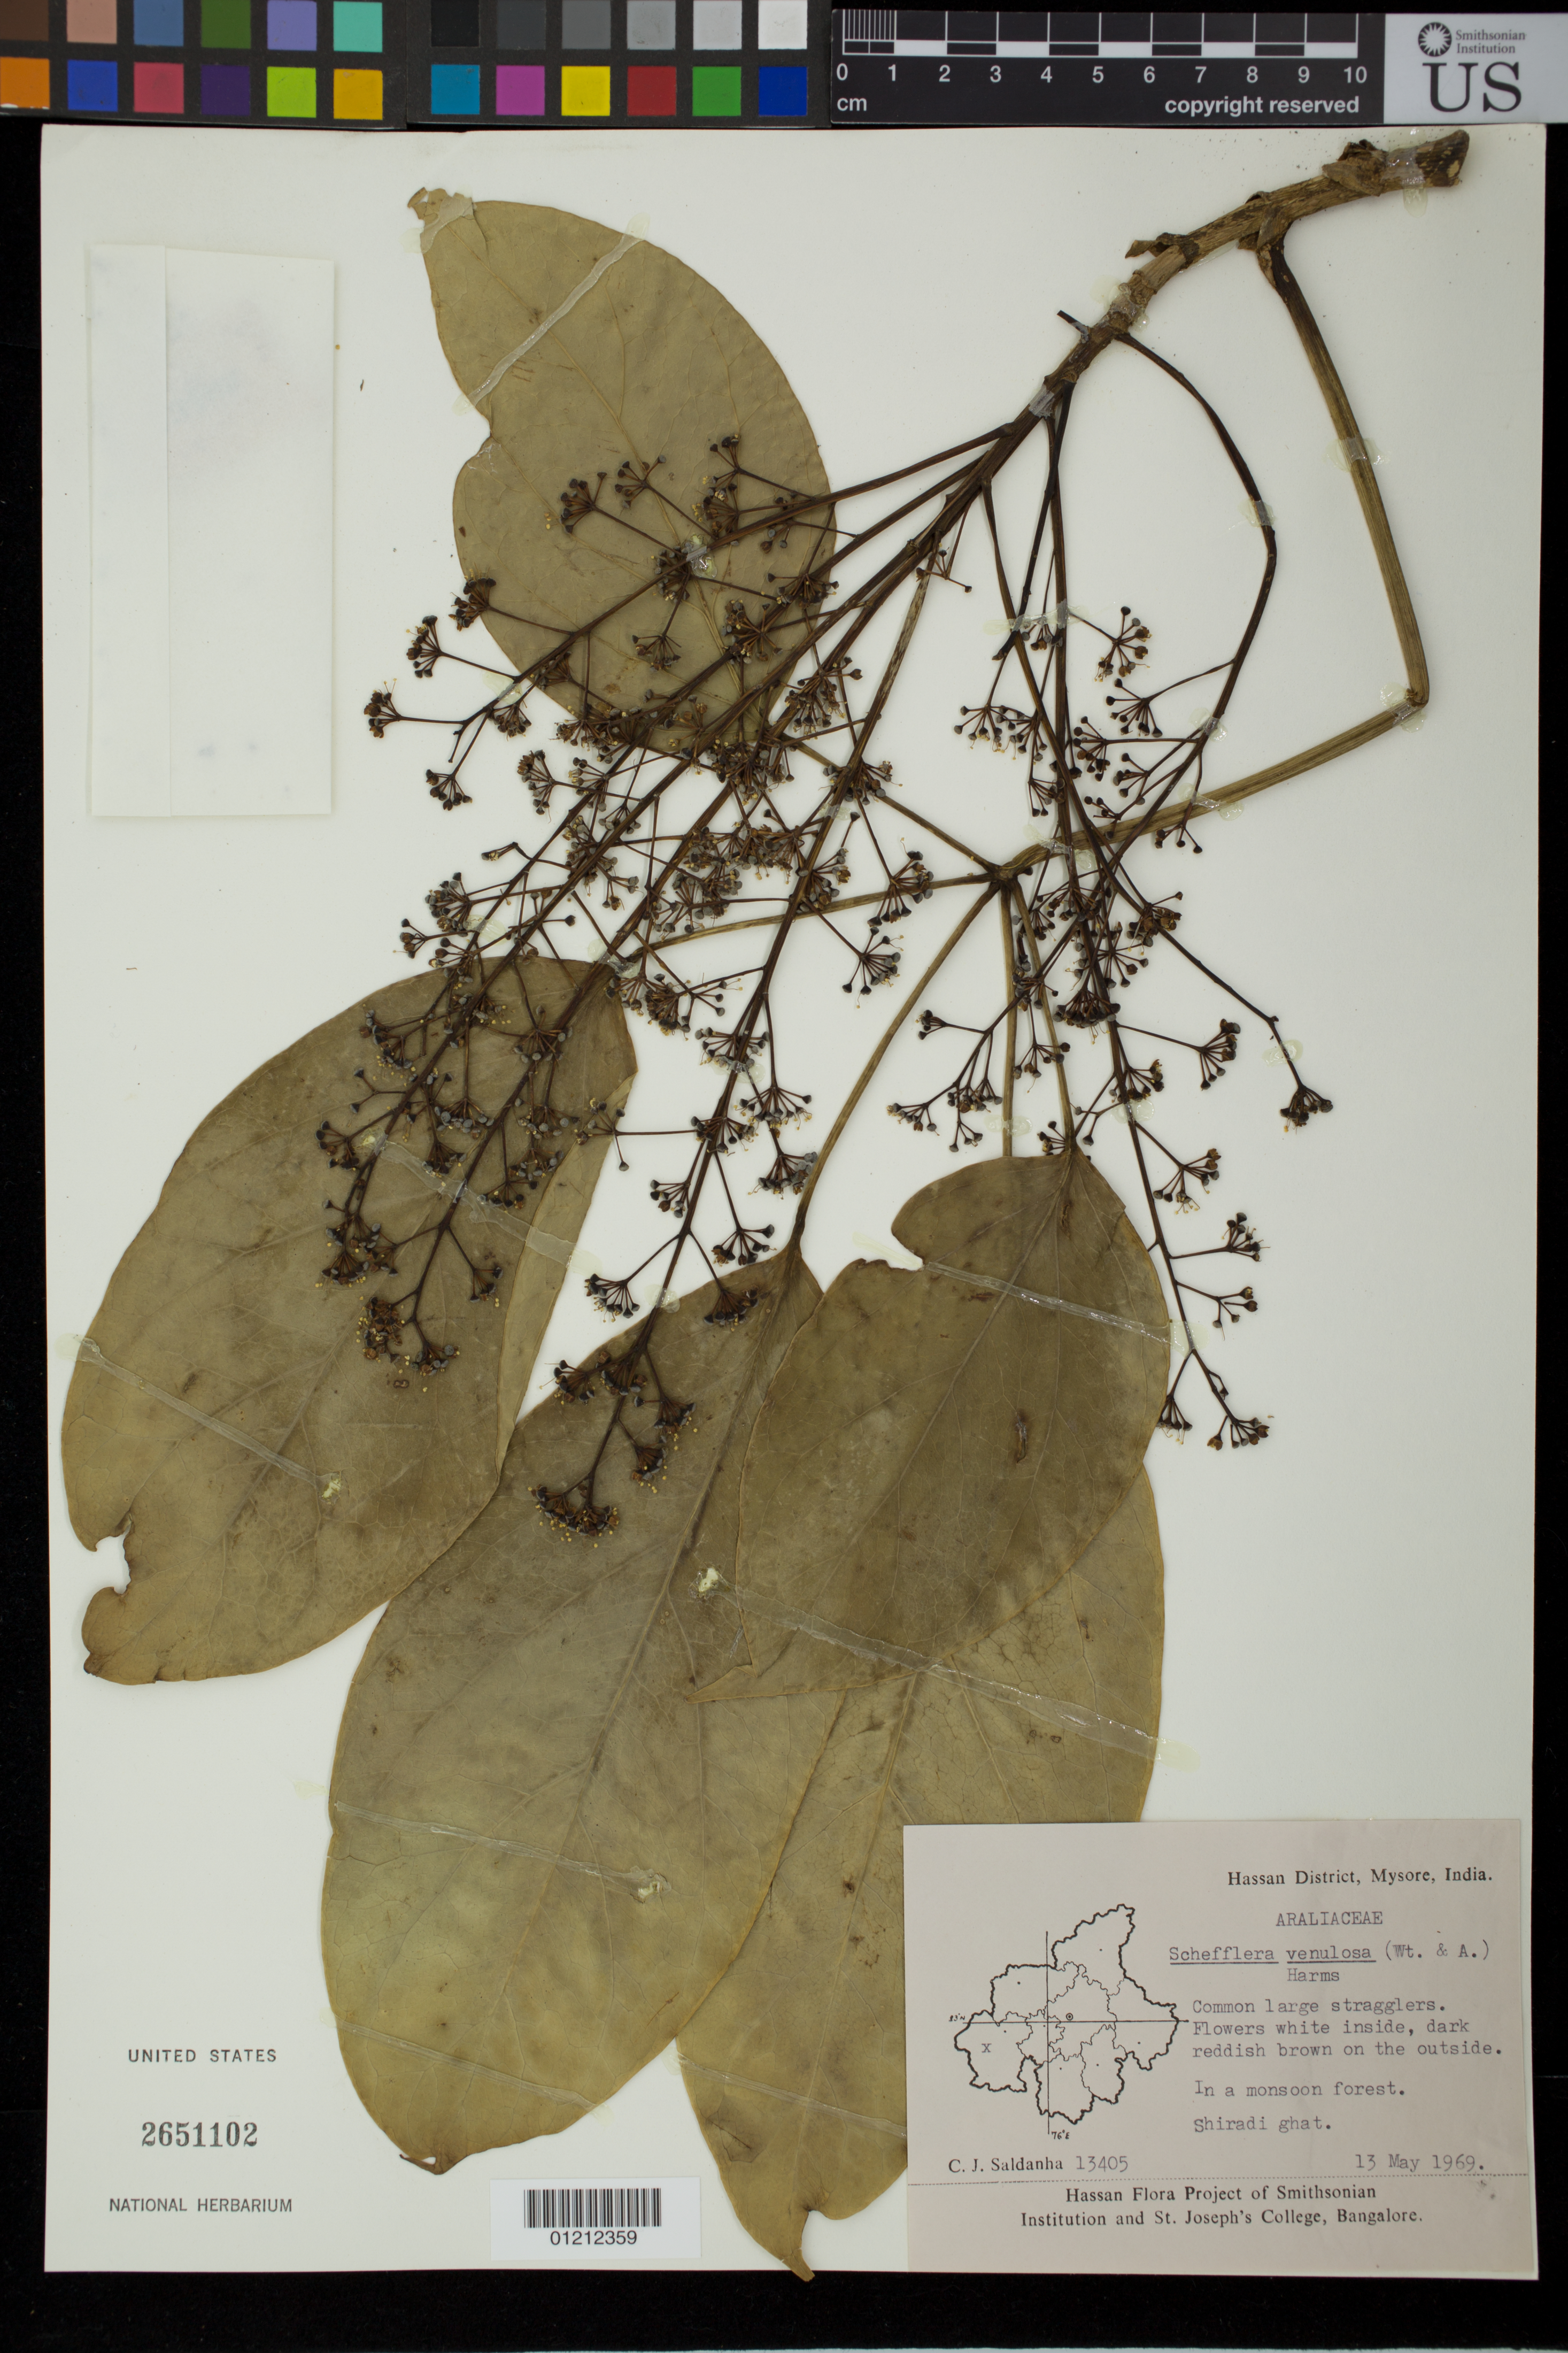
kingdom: Plantae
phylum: Tracheophyta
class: Magnoliopsida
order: Apiales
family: Araliaceae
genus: Schefflera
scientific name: Schefflera venulosa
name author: (Wight & Arn.) Harms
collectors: C. J. Saldanha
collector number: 13405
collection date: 1969-05-13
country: India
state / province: Karnataka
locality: Shiradi ghat, Hassan District, Mysore.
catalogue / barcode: US 2651102